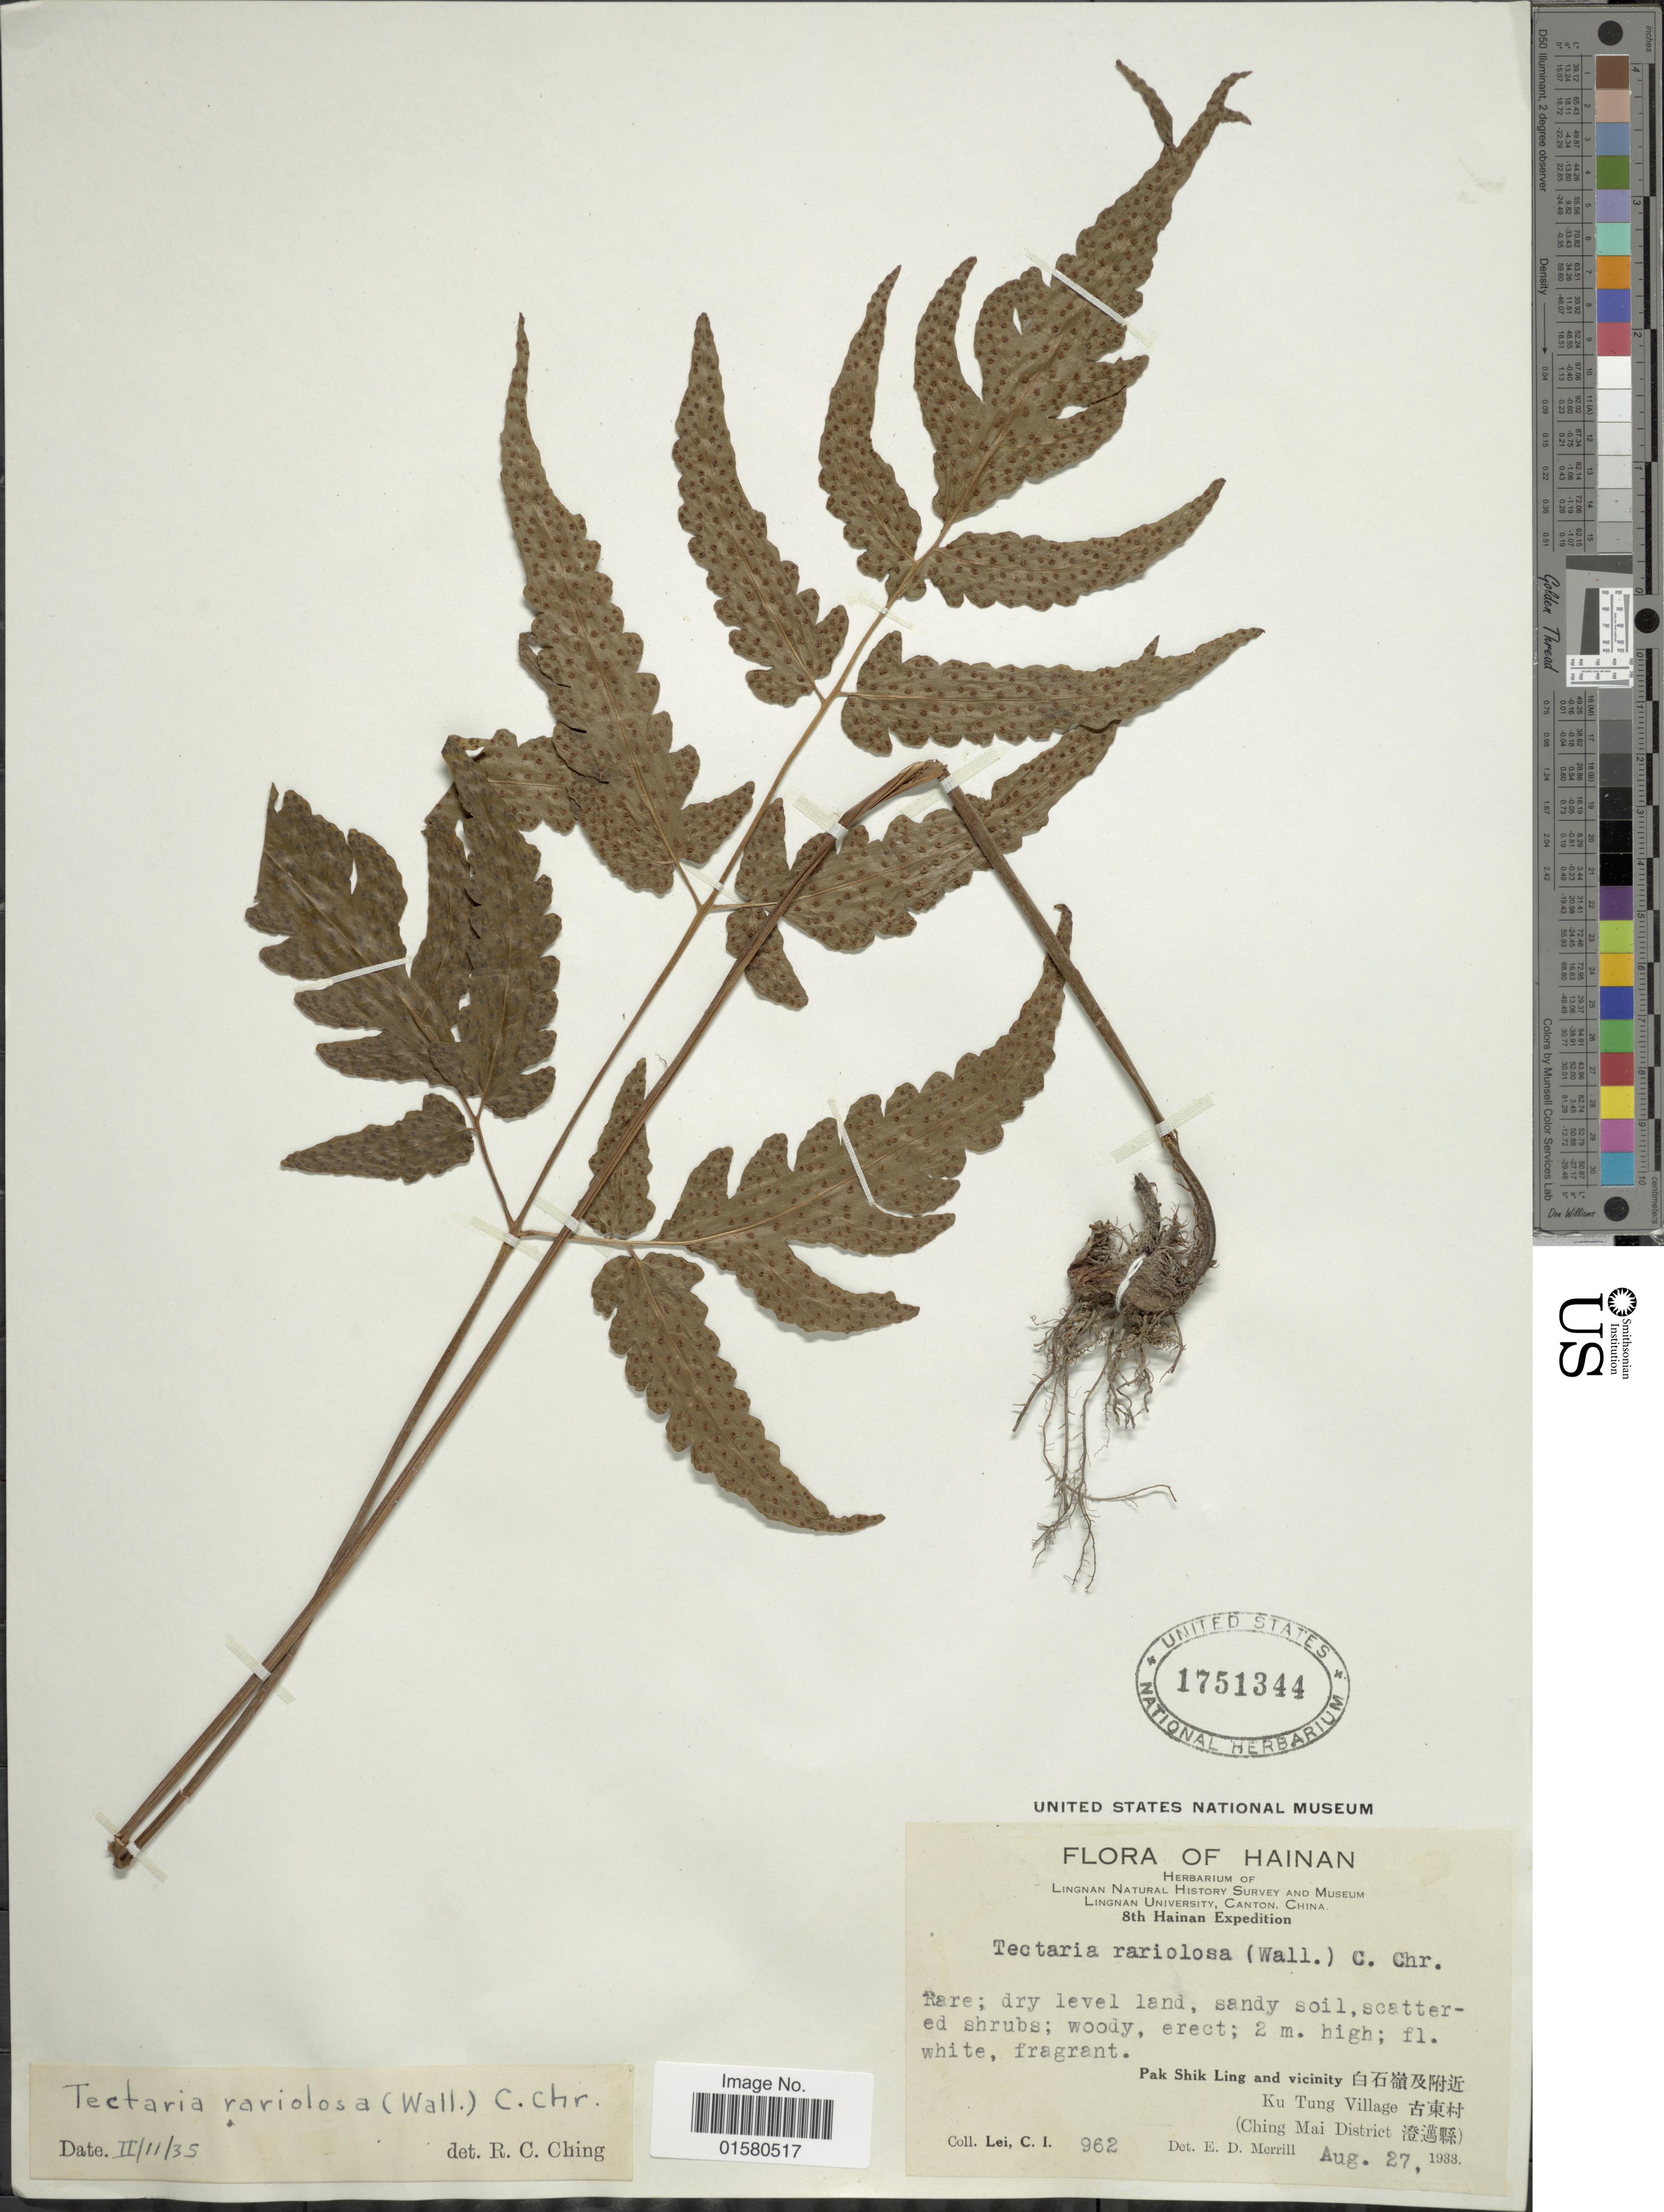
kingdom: Plantae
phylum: Tracheophyta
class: Polypodiopsida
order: Polypodiales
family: Tectariaceae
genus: Tectaria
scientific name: Tectaria variolosa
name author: (Wall. ex Hook.) C. Chr.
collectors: C. I. Lei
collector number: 962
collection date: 1933-08-27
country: China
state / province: Hainan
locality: PakShikLing and Vicinity,, Ku TungVillage ( Ching Mai district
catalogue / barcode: US 1751344